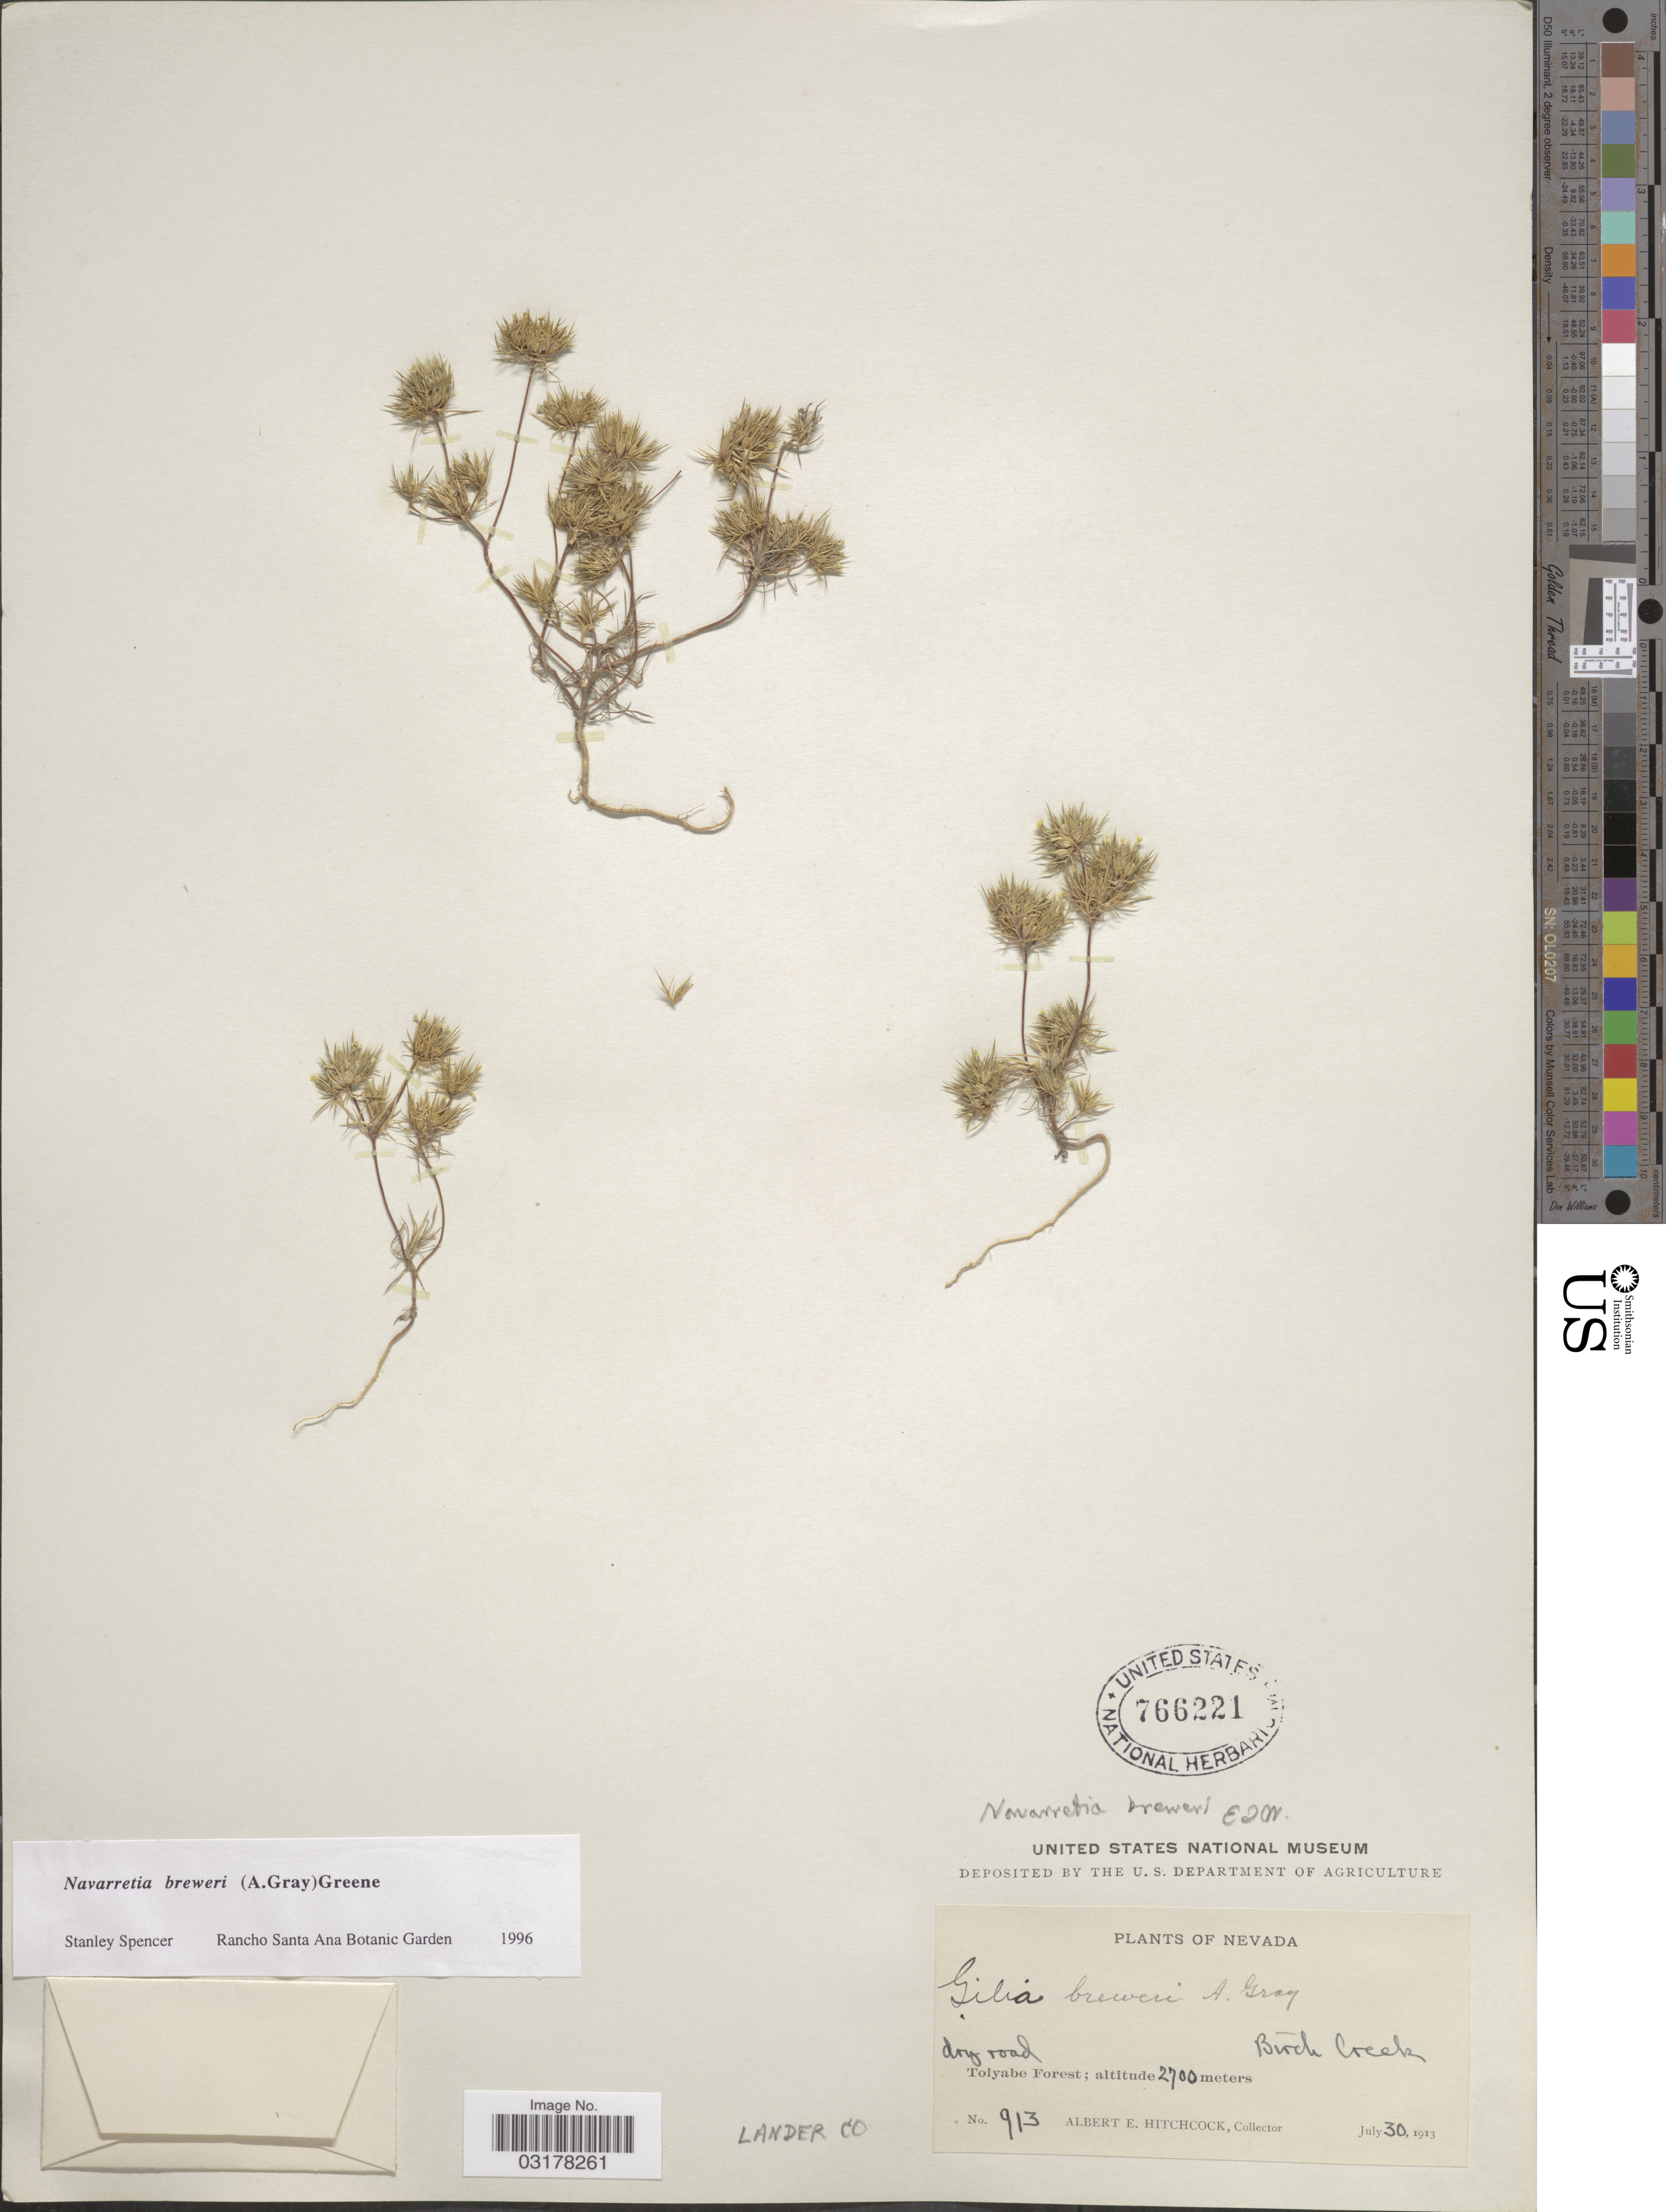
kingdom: Plantae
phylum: Tracheophyta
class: Magnoliopsida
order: Ericales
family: Polemoniaceae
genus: Navarretia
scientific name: Navarretia breweri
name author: (A. Gray) Greene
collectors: A. S. Hitchcock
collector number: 913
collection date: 1913-07-30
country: United States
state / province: Nevada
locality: Birch Creek. Toiyabe Forest. Lander Co.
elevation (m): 2700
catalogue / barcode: US 766221